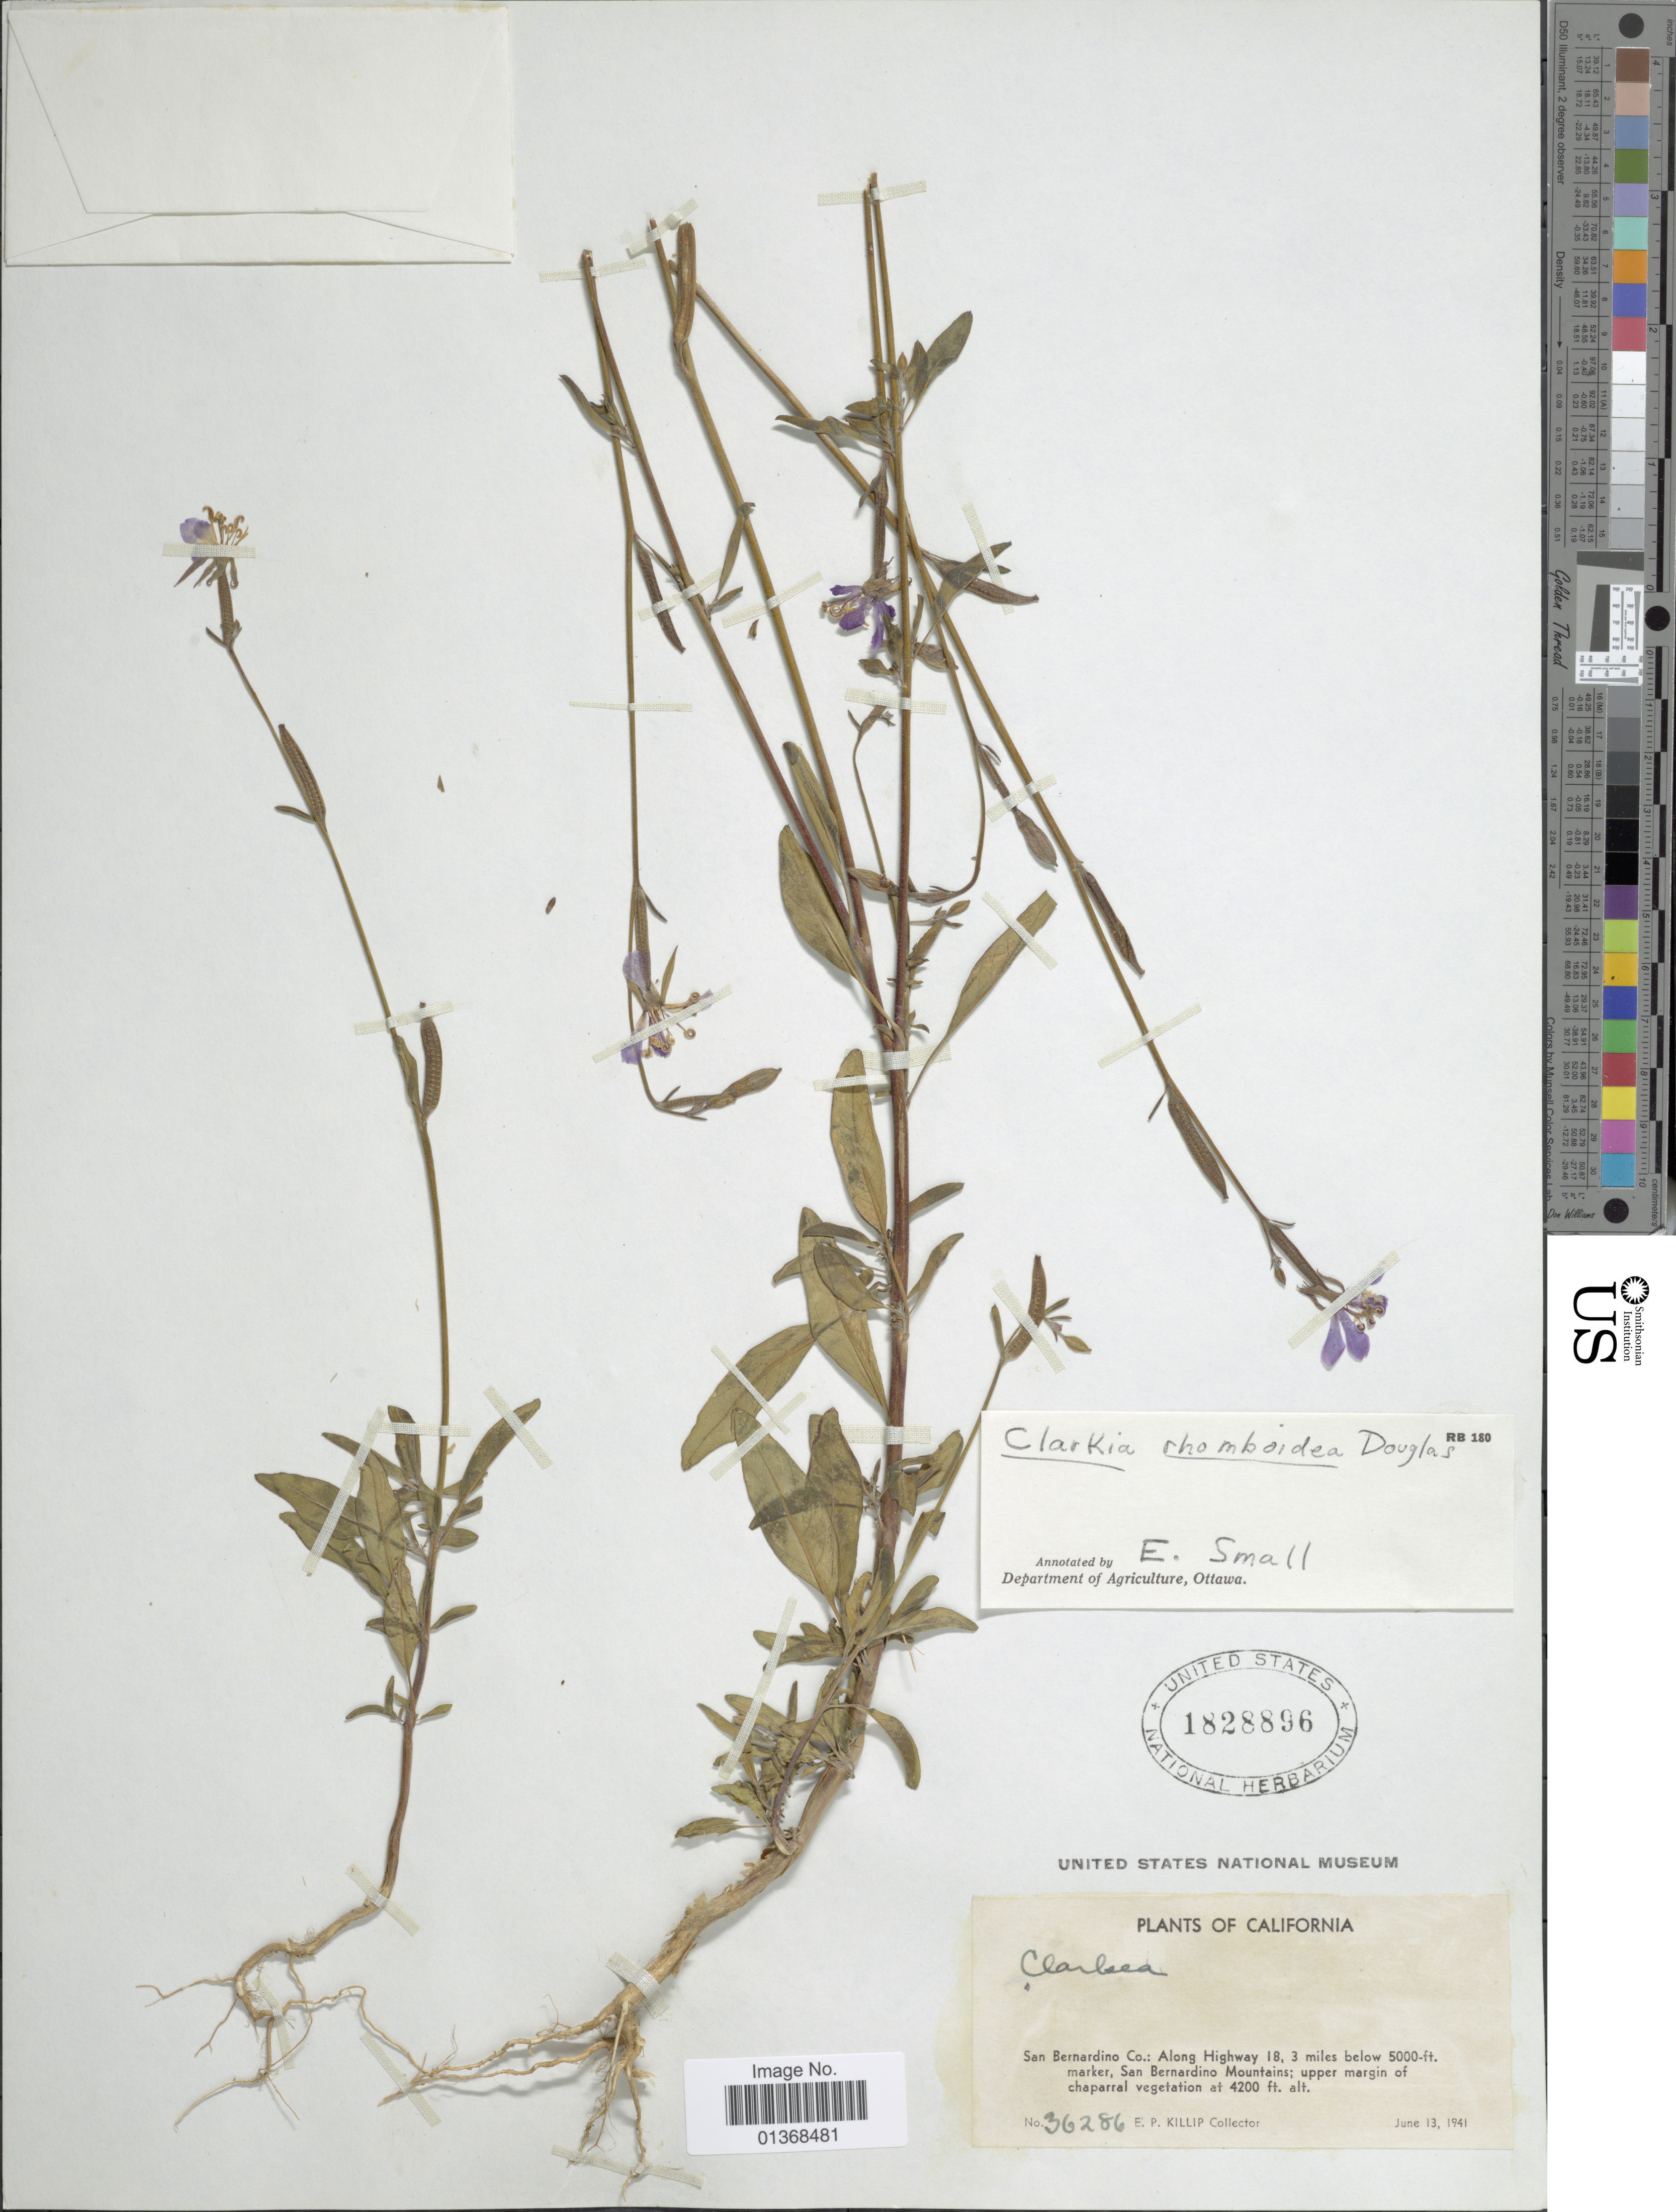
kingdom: Plantae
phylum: Tracheophyta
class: Magnoliopsida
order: Myrtales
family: Onagraceae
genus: Clarkia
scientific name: Clarkia rhomboidea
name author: Douglas ex Hook.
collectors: E. P. Killip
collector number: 36286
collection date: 1941-06-13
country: United States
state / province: California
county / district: San Bernardino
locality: San Bernardino Co.: Along Highway 18,3 miles below marker, San Bernardino Mountains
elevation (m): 1524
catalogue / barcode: US 1828896